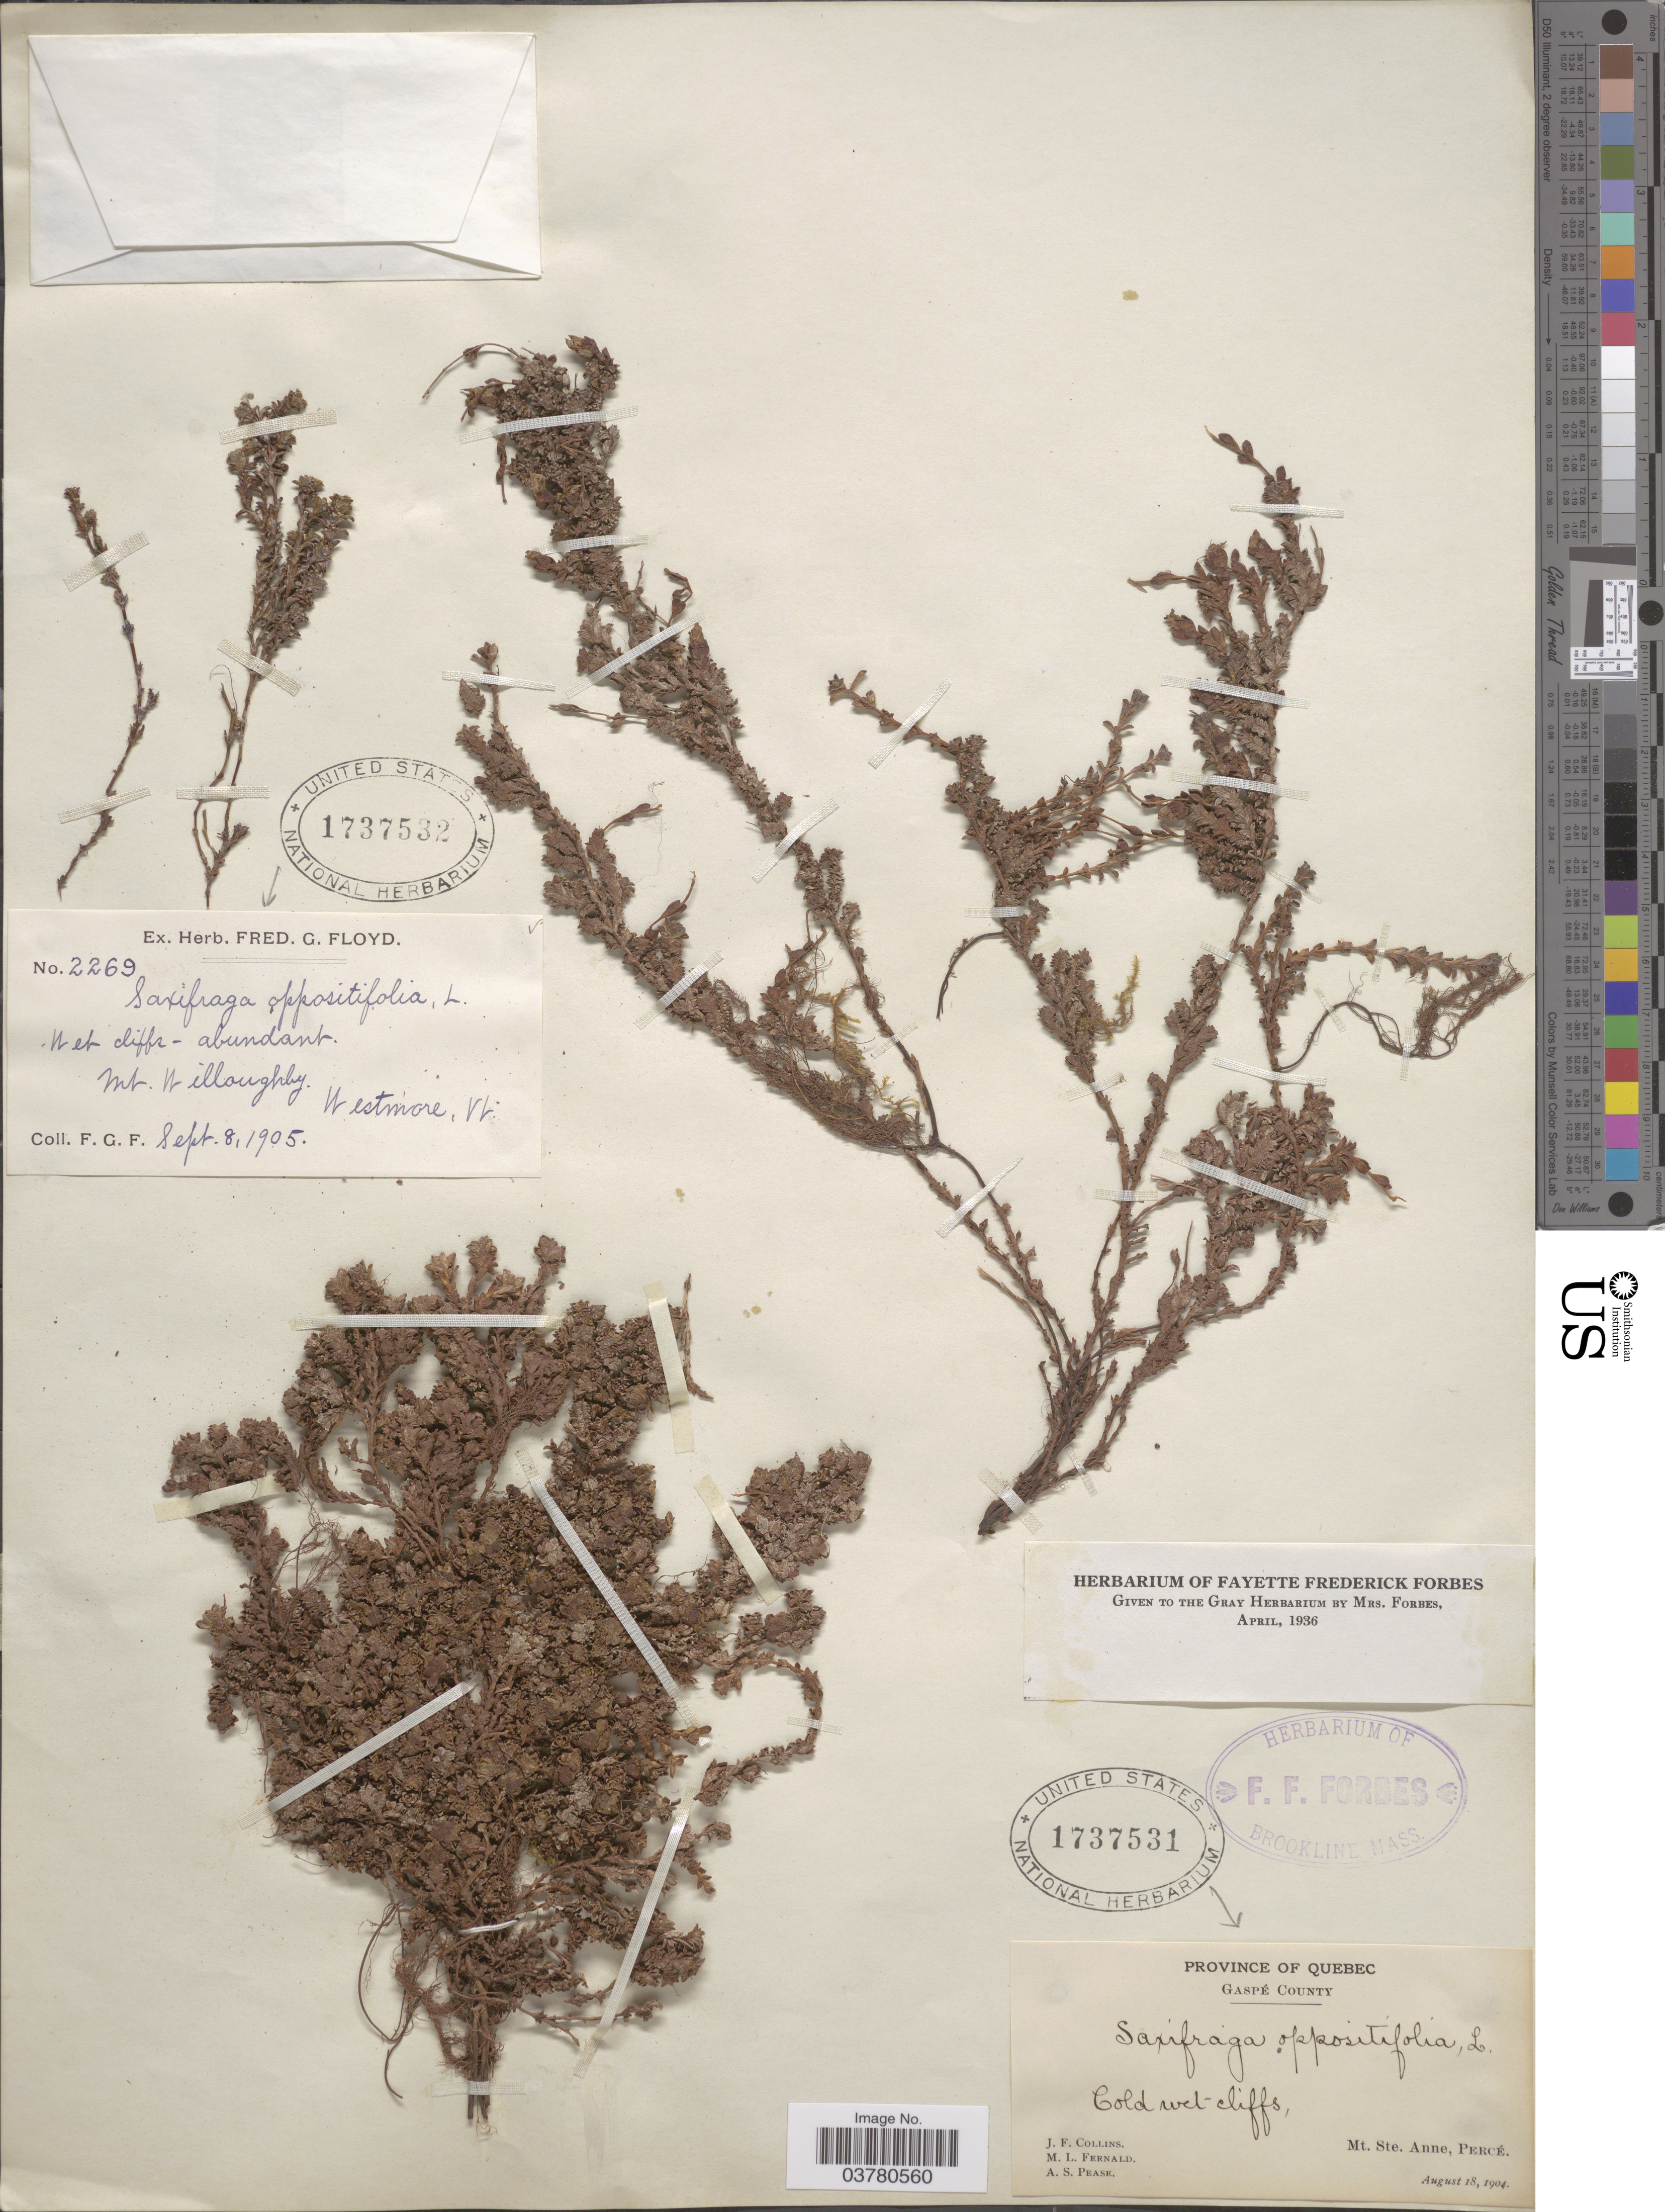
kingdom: Plantae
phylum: Tracheophyta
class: Magnoliopsida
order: Saxifragales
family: Saxifragaceae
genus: Saxifraga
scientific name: Saxifraga oppositifolia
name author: L.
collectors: F. G. Floyd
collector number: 2269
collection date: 1905-09-08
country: United States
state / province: Vermont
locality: Mt. Willoughby. Westmore.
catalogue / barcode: US 1737532